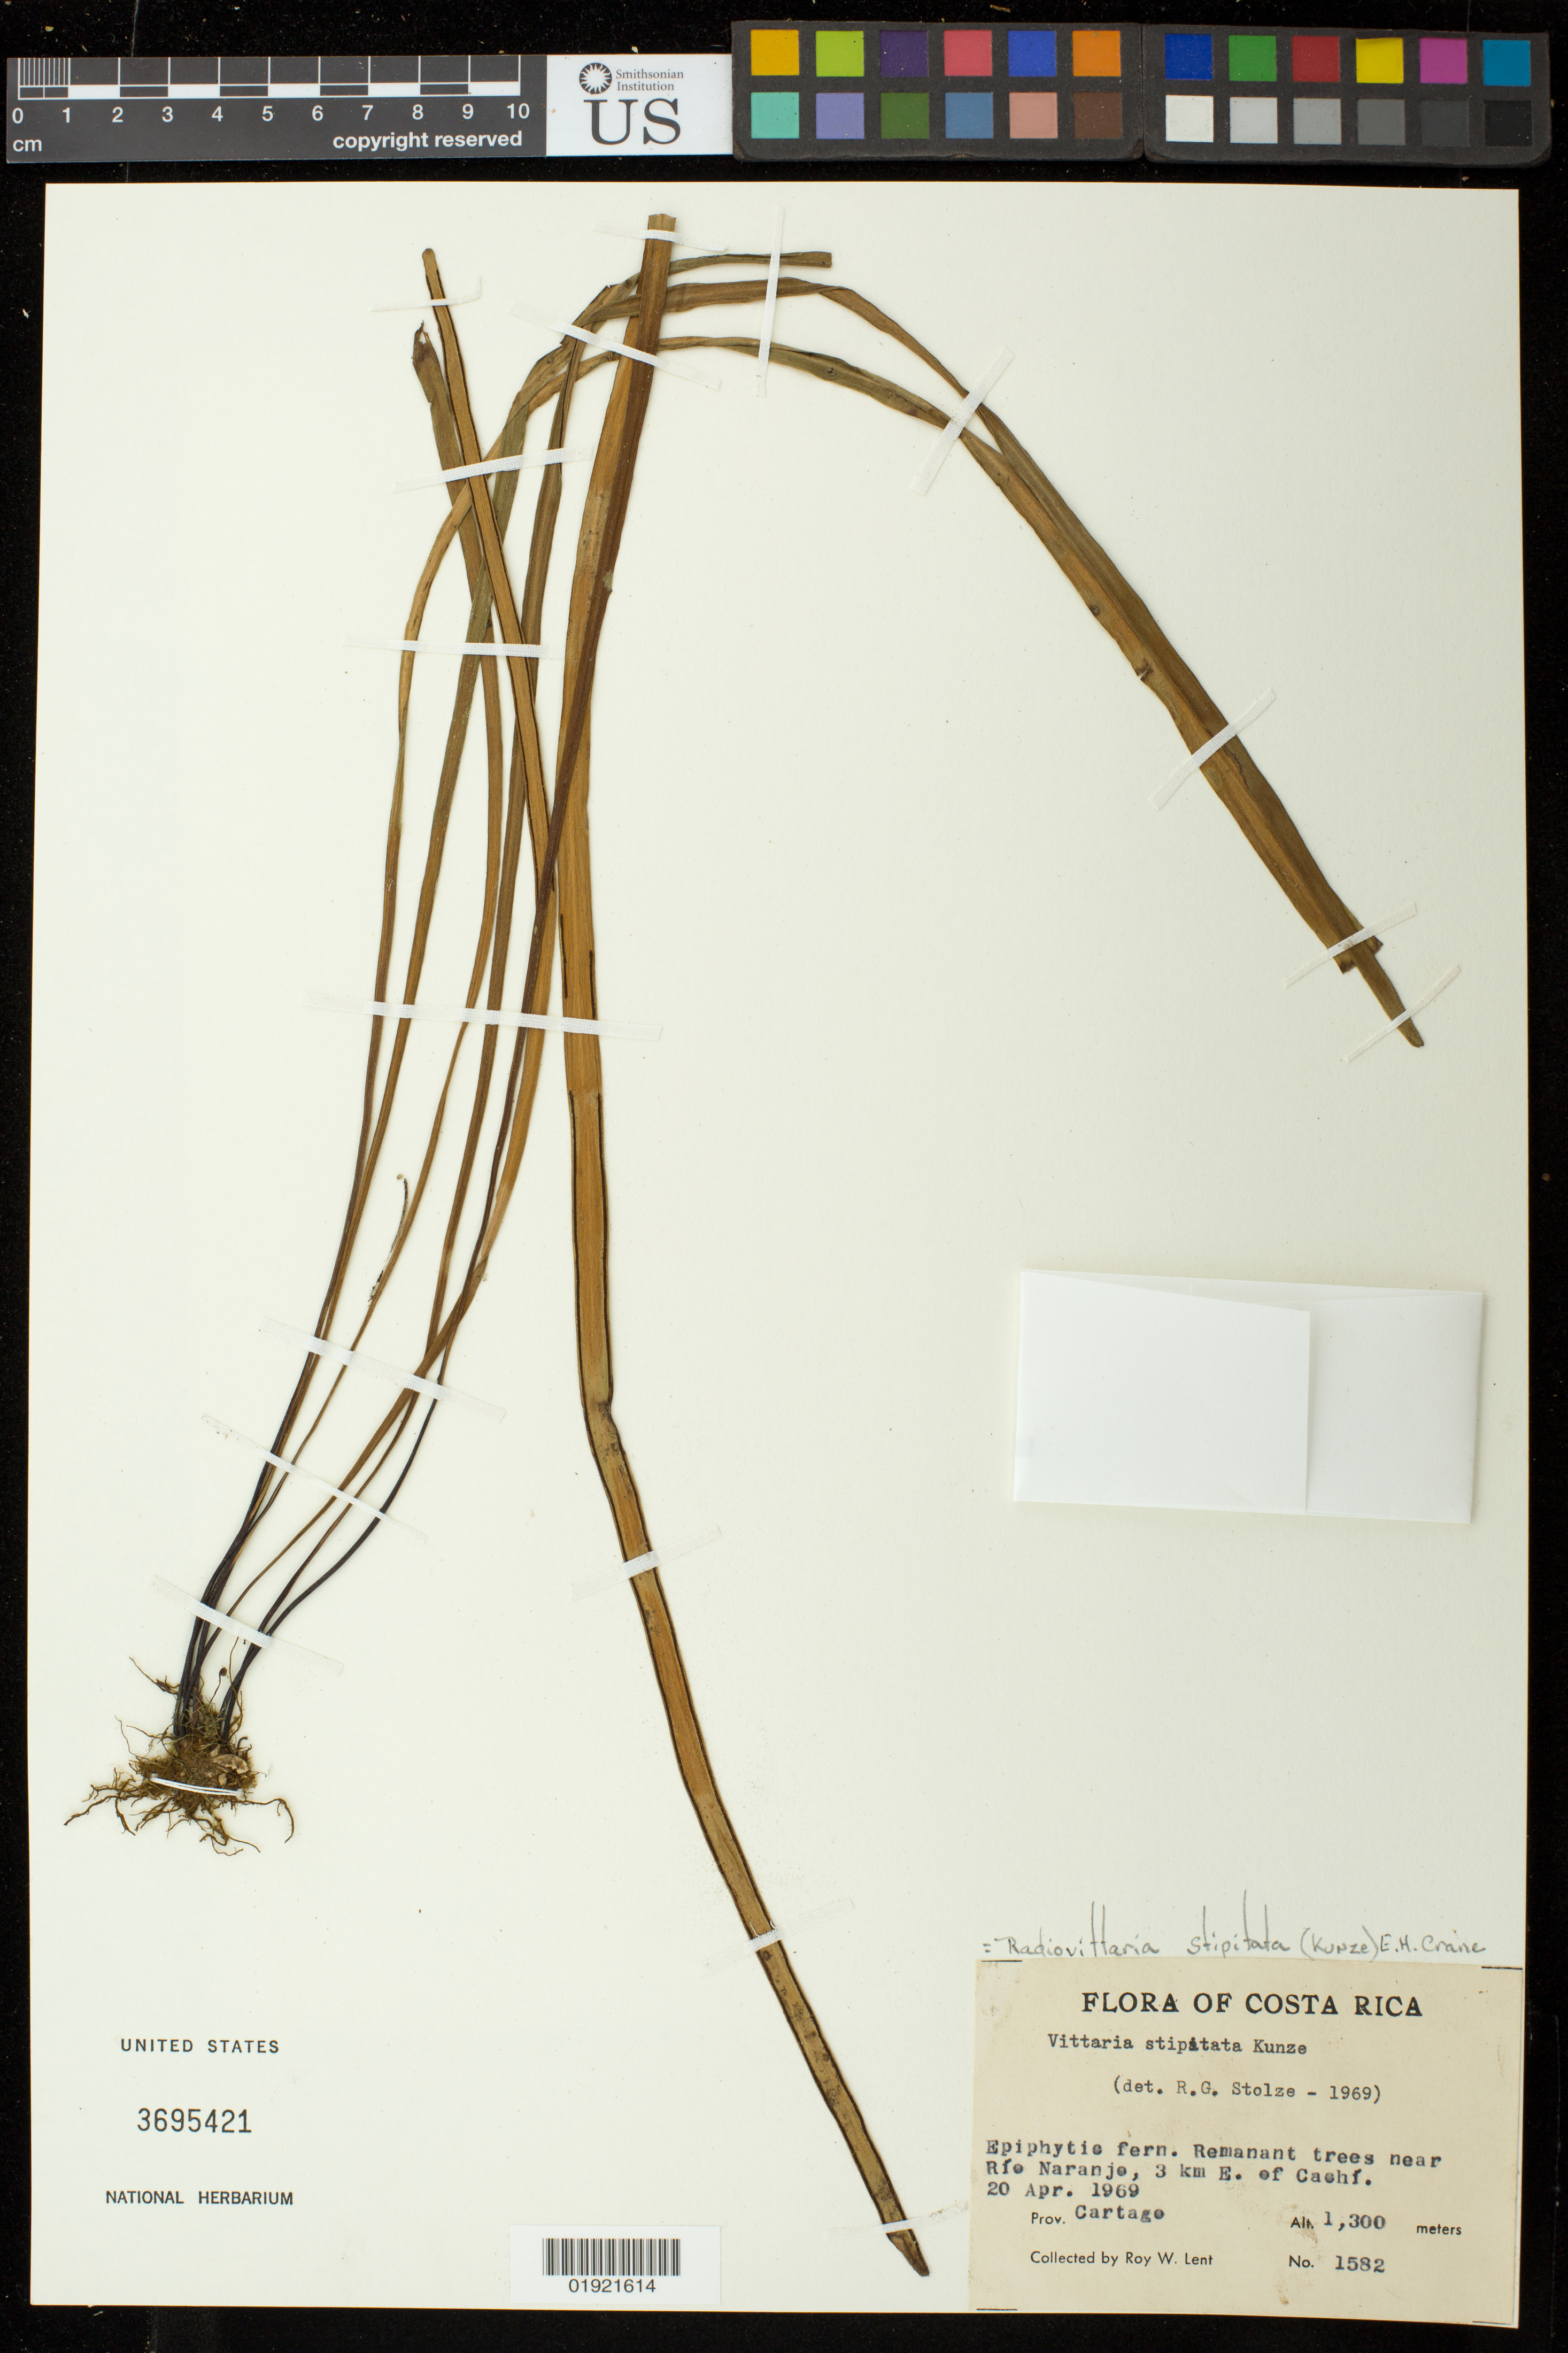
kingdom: Plantae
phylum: Tracheophyta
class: Polypodiopsida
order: Polypodiales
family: Pteridaceae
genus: Radiovittaria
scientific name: Radiovittaria stipitata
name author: (Kunze) E.H. Crane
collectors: R. W. Lent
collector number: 1582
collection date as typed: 20 Apr. 1969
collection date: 1969-04-20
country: Costa Rica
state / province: Cartago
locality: Remanant trees near Rio Narango, 3 km E. of Cachi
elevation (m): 1300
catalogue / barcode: US 3695421